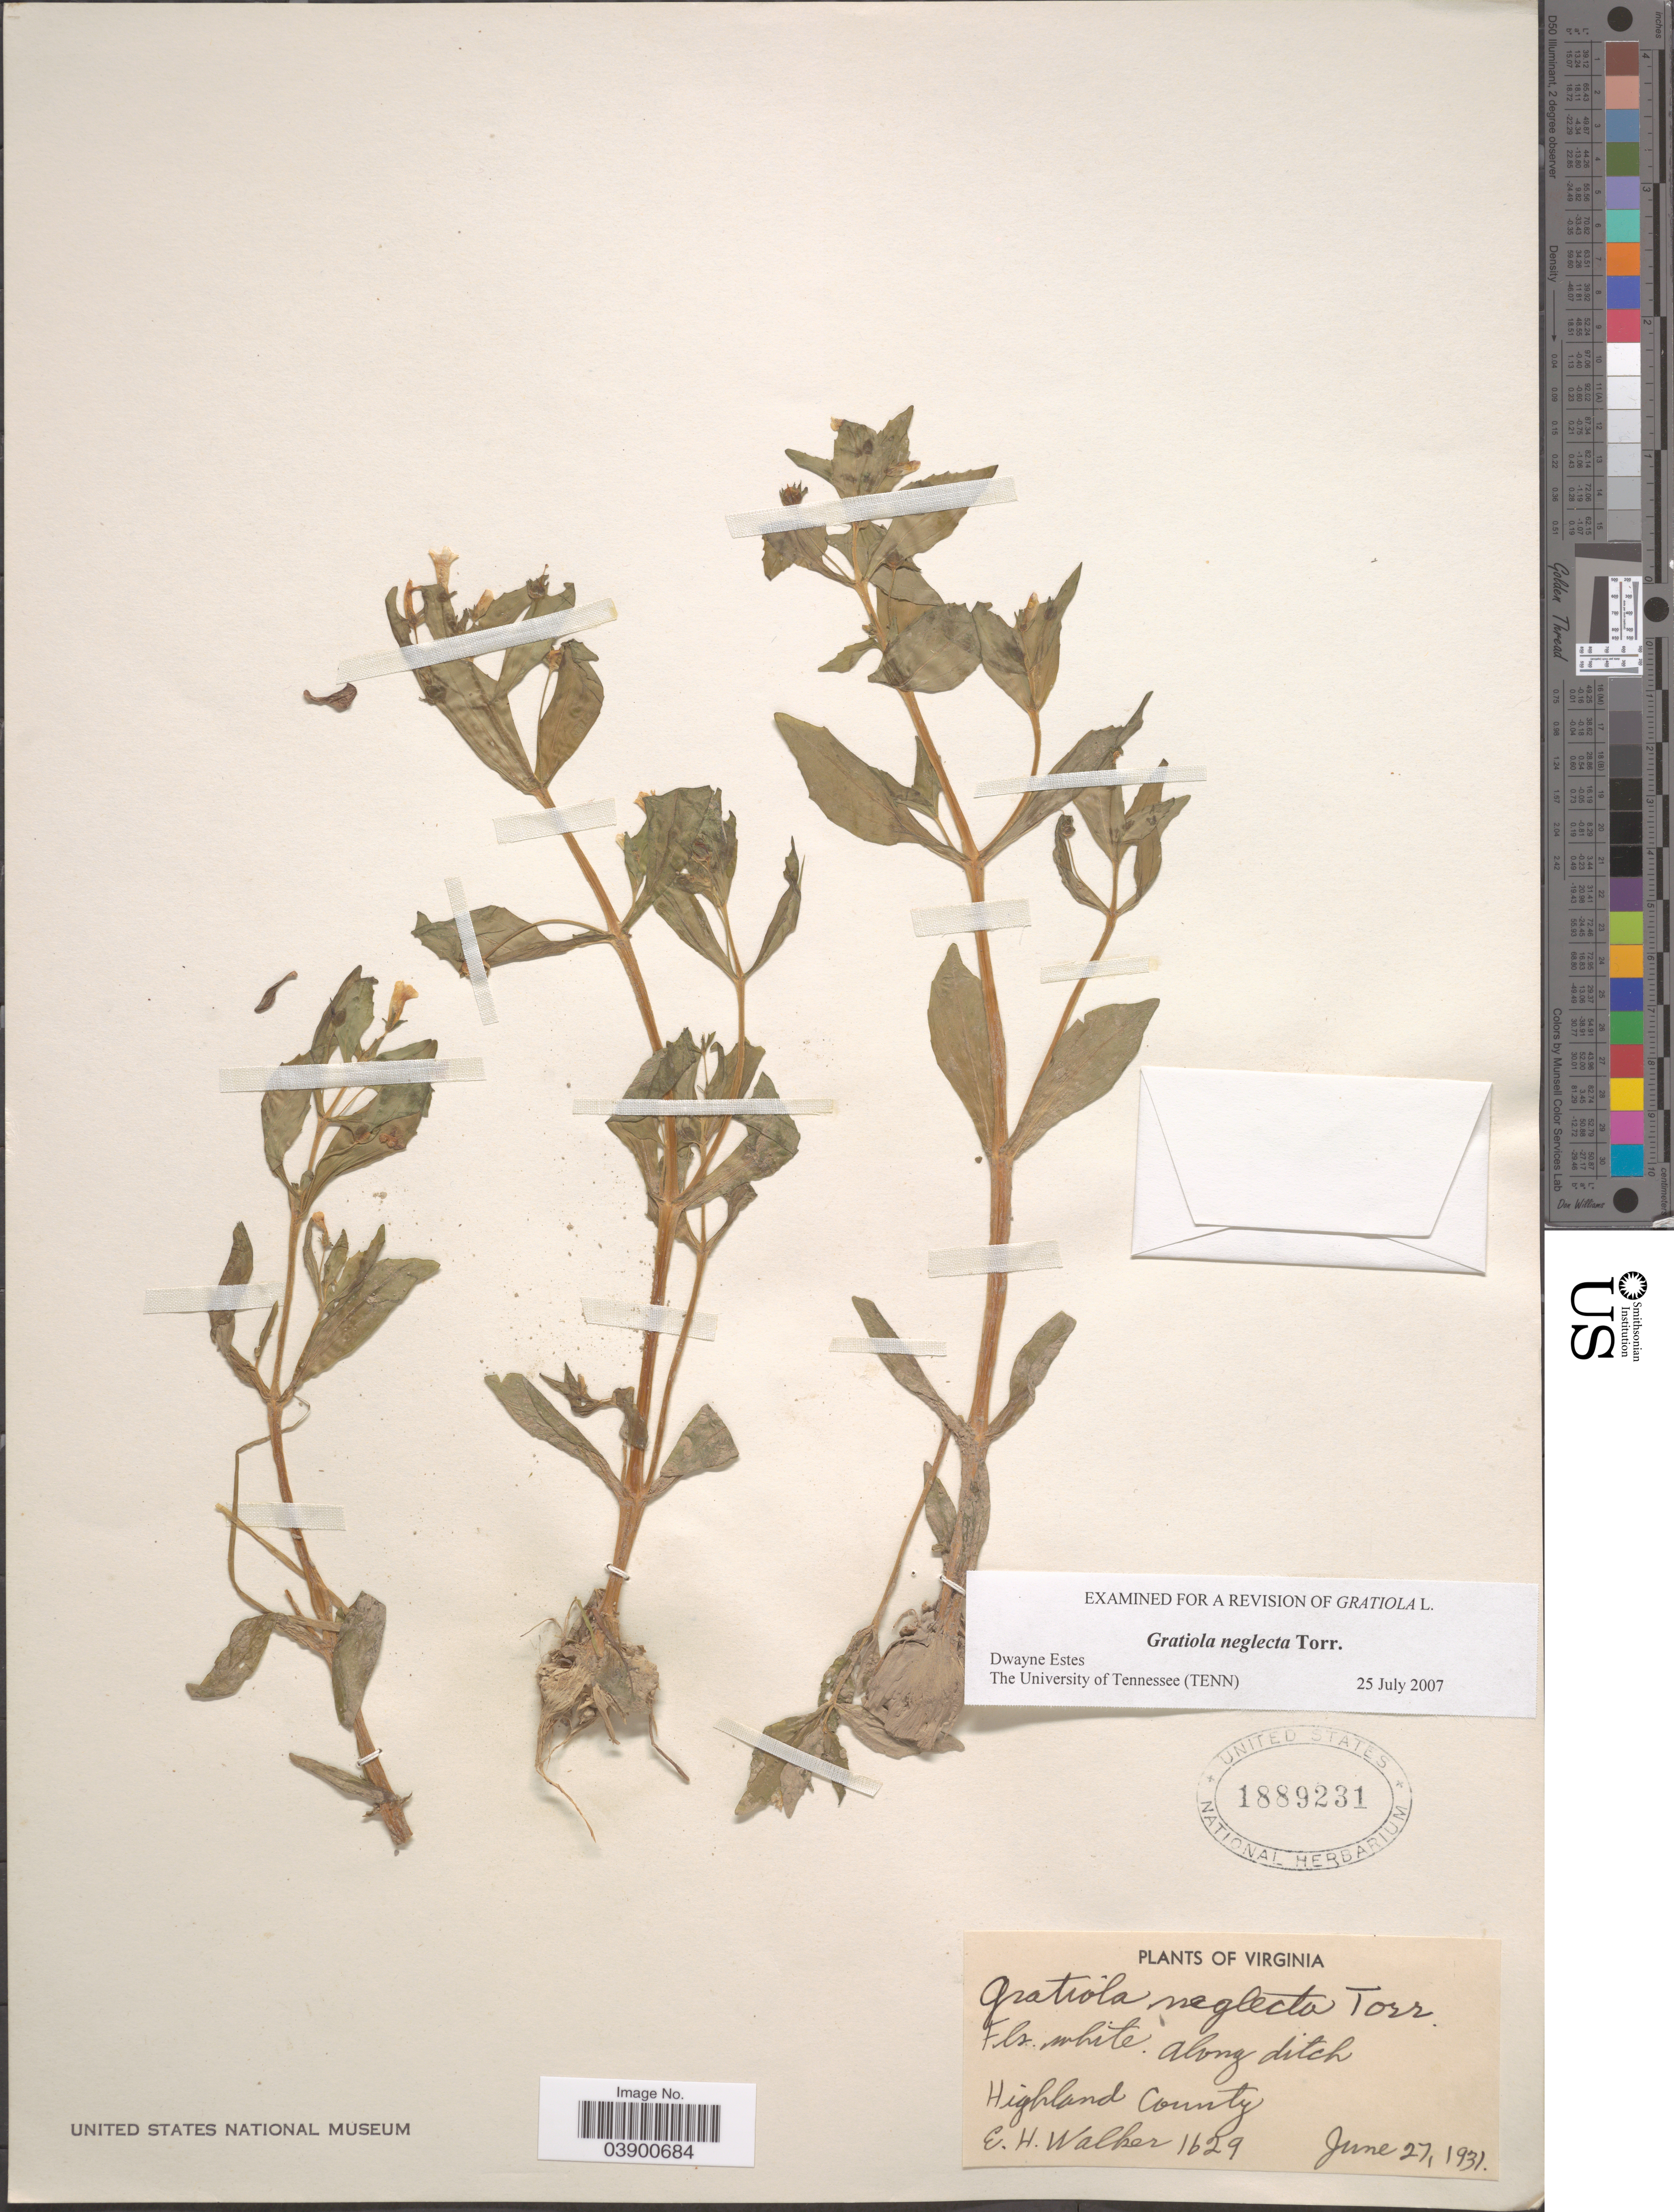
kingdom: Plantae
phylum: Tracheophyta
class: Magnoliopsida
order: Lamiales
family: Plantaginaceae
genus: Gratiola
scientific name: Gratiola neglecta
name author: Torr.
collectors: E. H. Walker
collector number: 1629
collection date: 1931-06-27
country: United States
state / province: Virginia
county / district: Highland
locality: Highland County.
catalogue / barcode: US 1889231